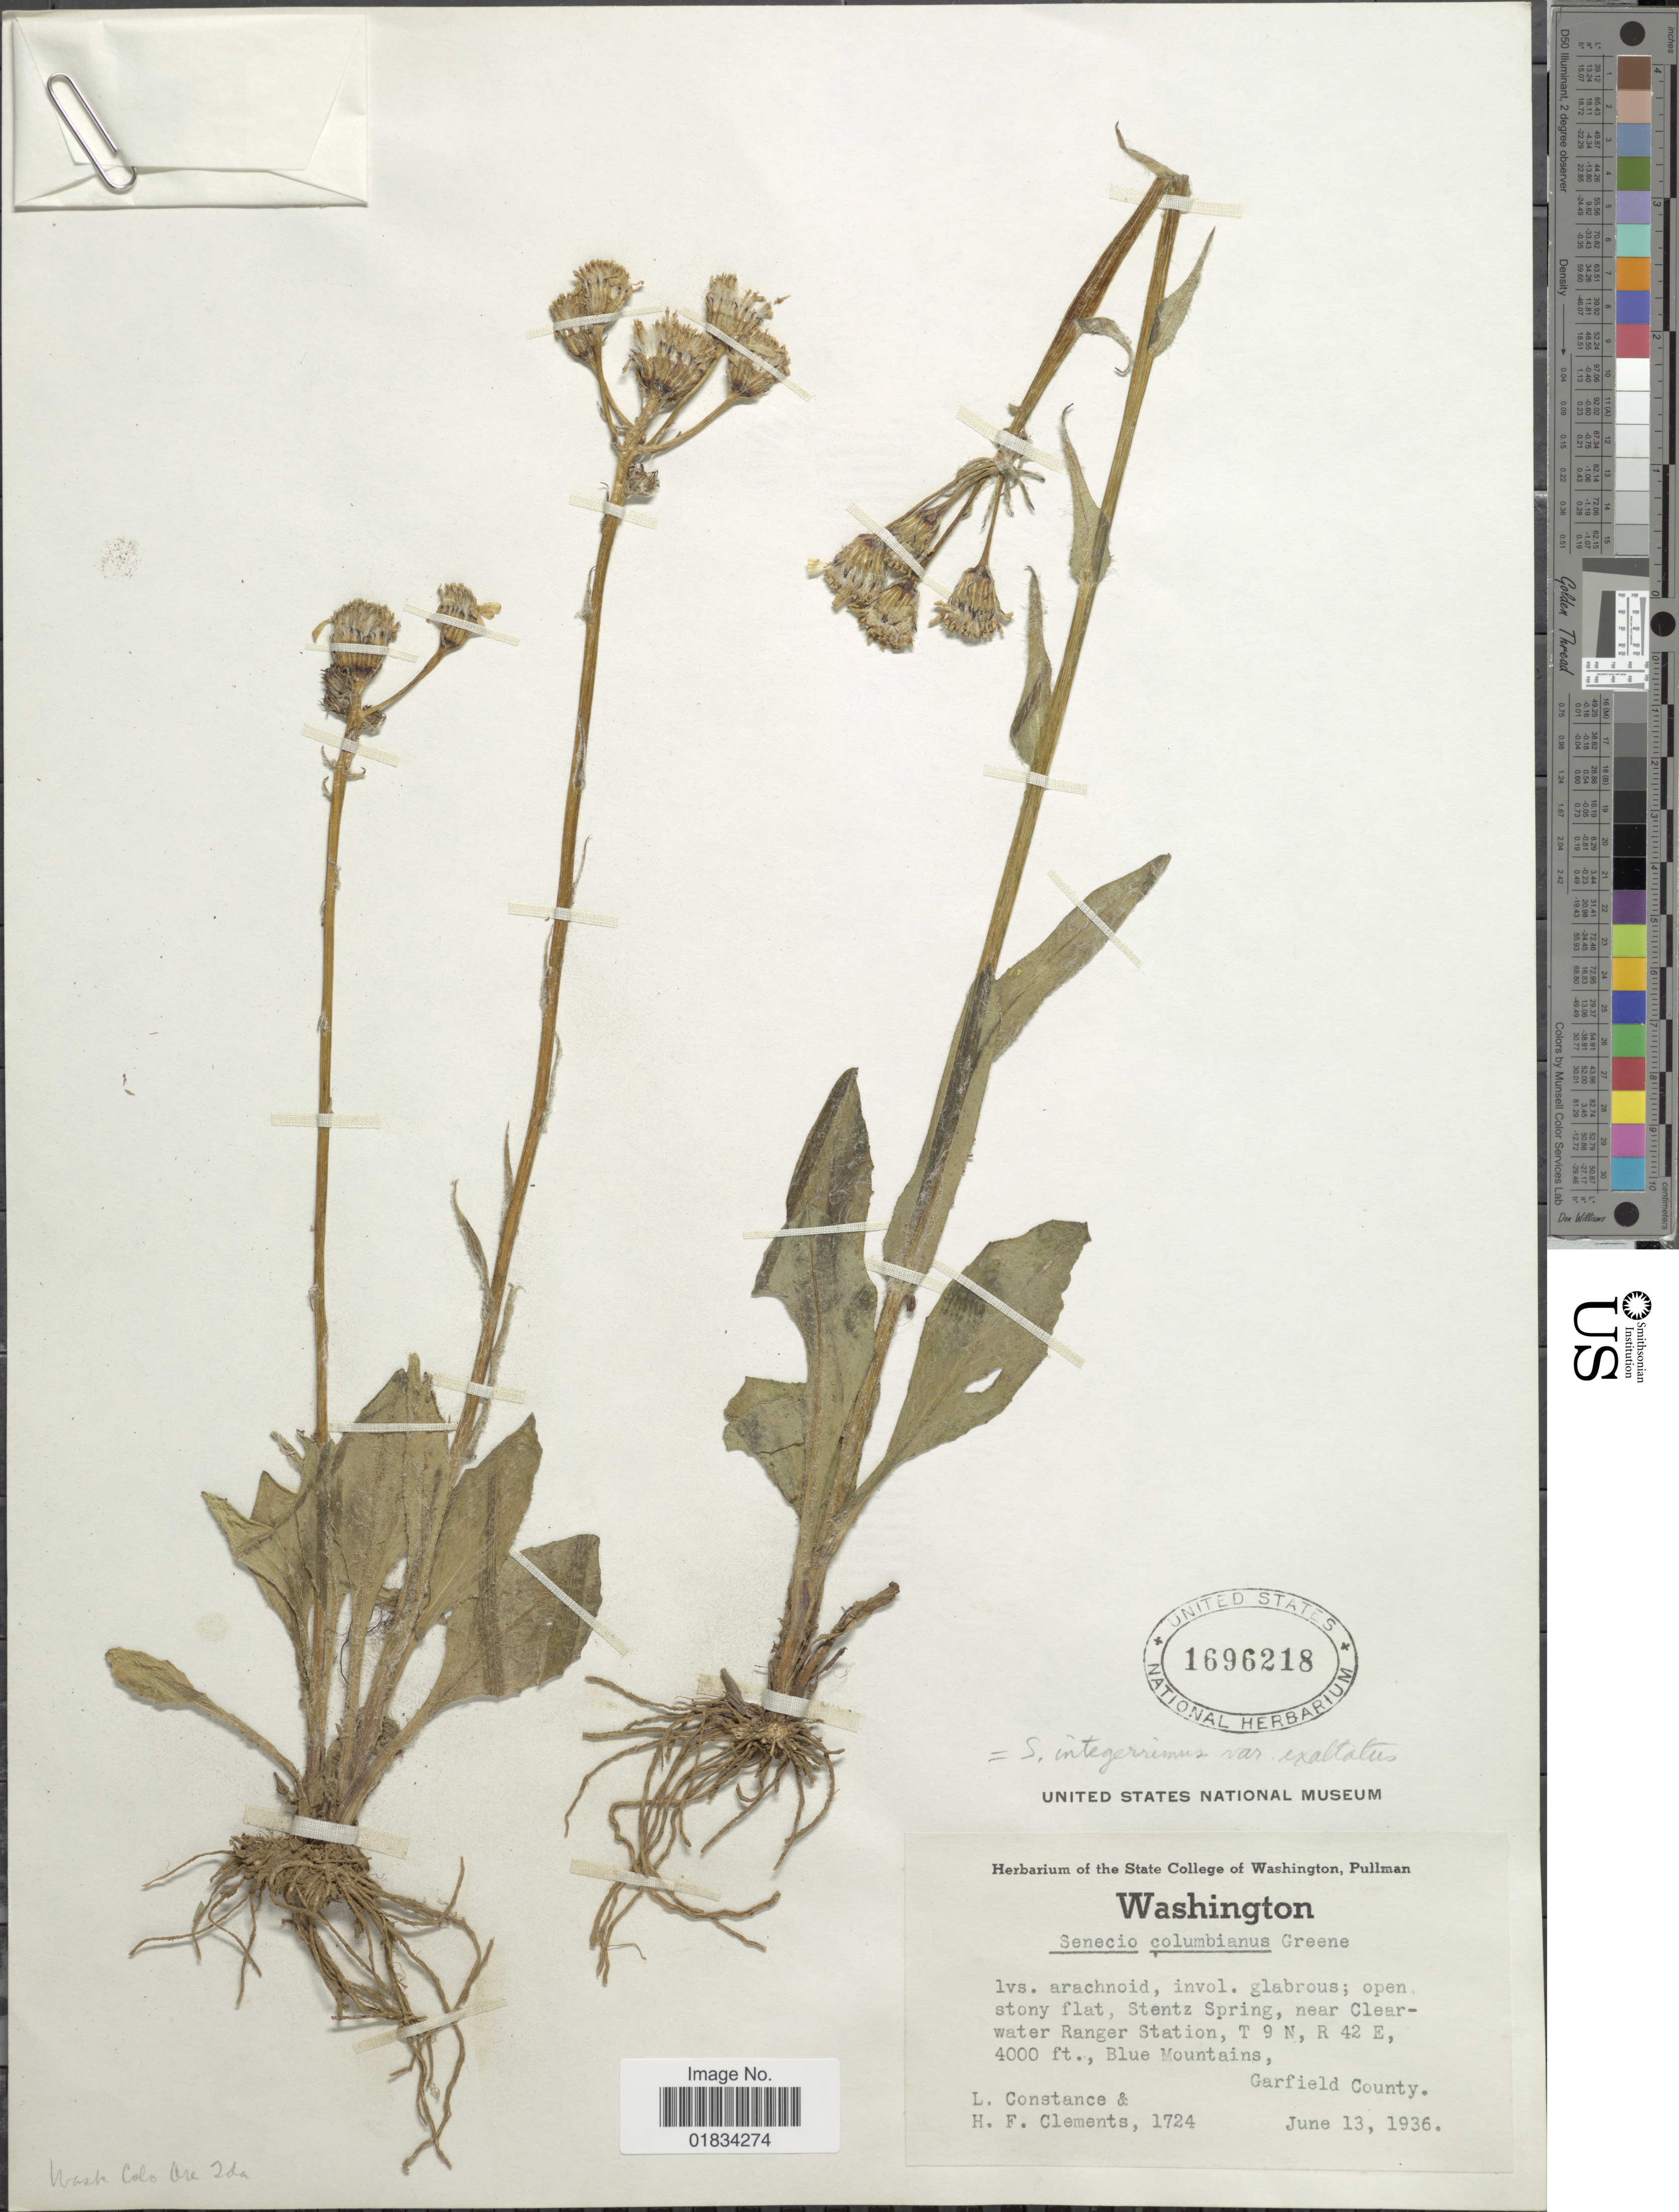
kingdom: Plantae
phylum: Tracheophyta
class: Magnoliopsida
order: Asterales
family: Asteraceae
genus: Senecio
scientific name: Senecio integerrimus var. exaltatus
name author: (Nutt.) Cronq.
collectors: L. Constance & H. Clements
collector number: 1724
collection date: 1936-06-13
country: United States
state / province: Washington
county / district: Garfield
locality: Stentz Spring, near Clearwatr Ranger Station, T 9 N, R 42 E, Blue Mountains Garfield County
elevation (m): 1219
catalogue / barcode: US 1696218